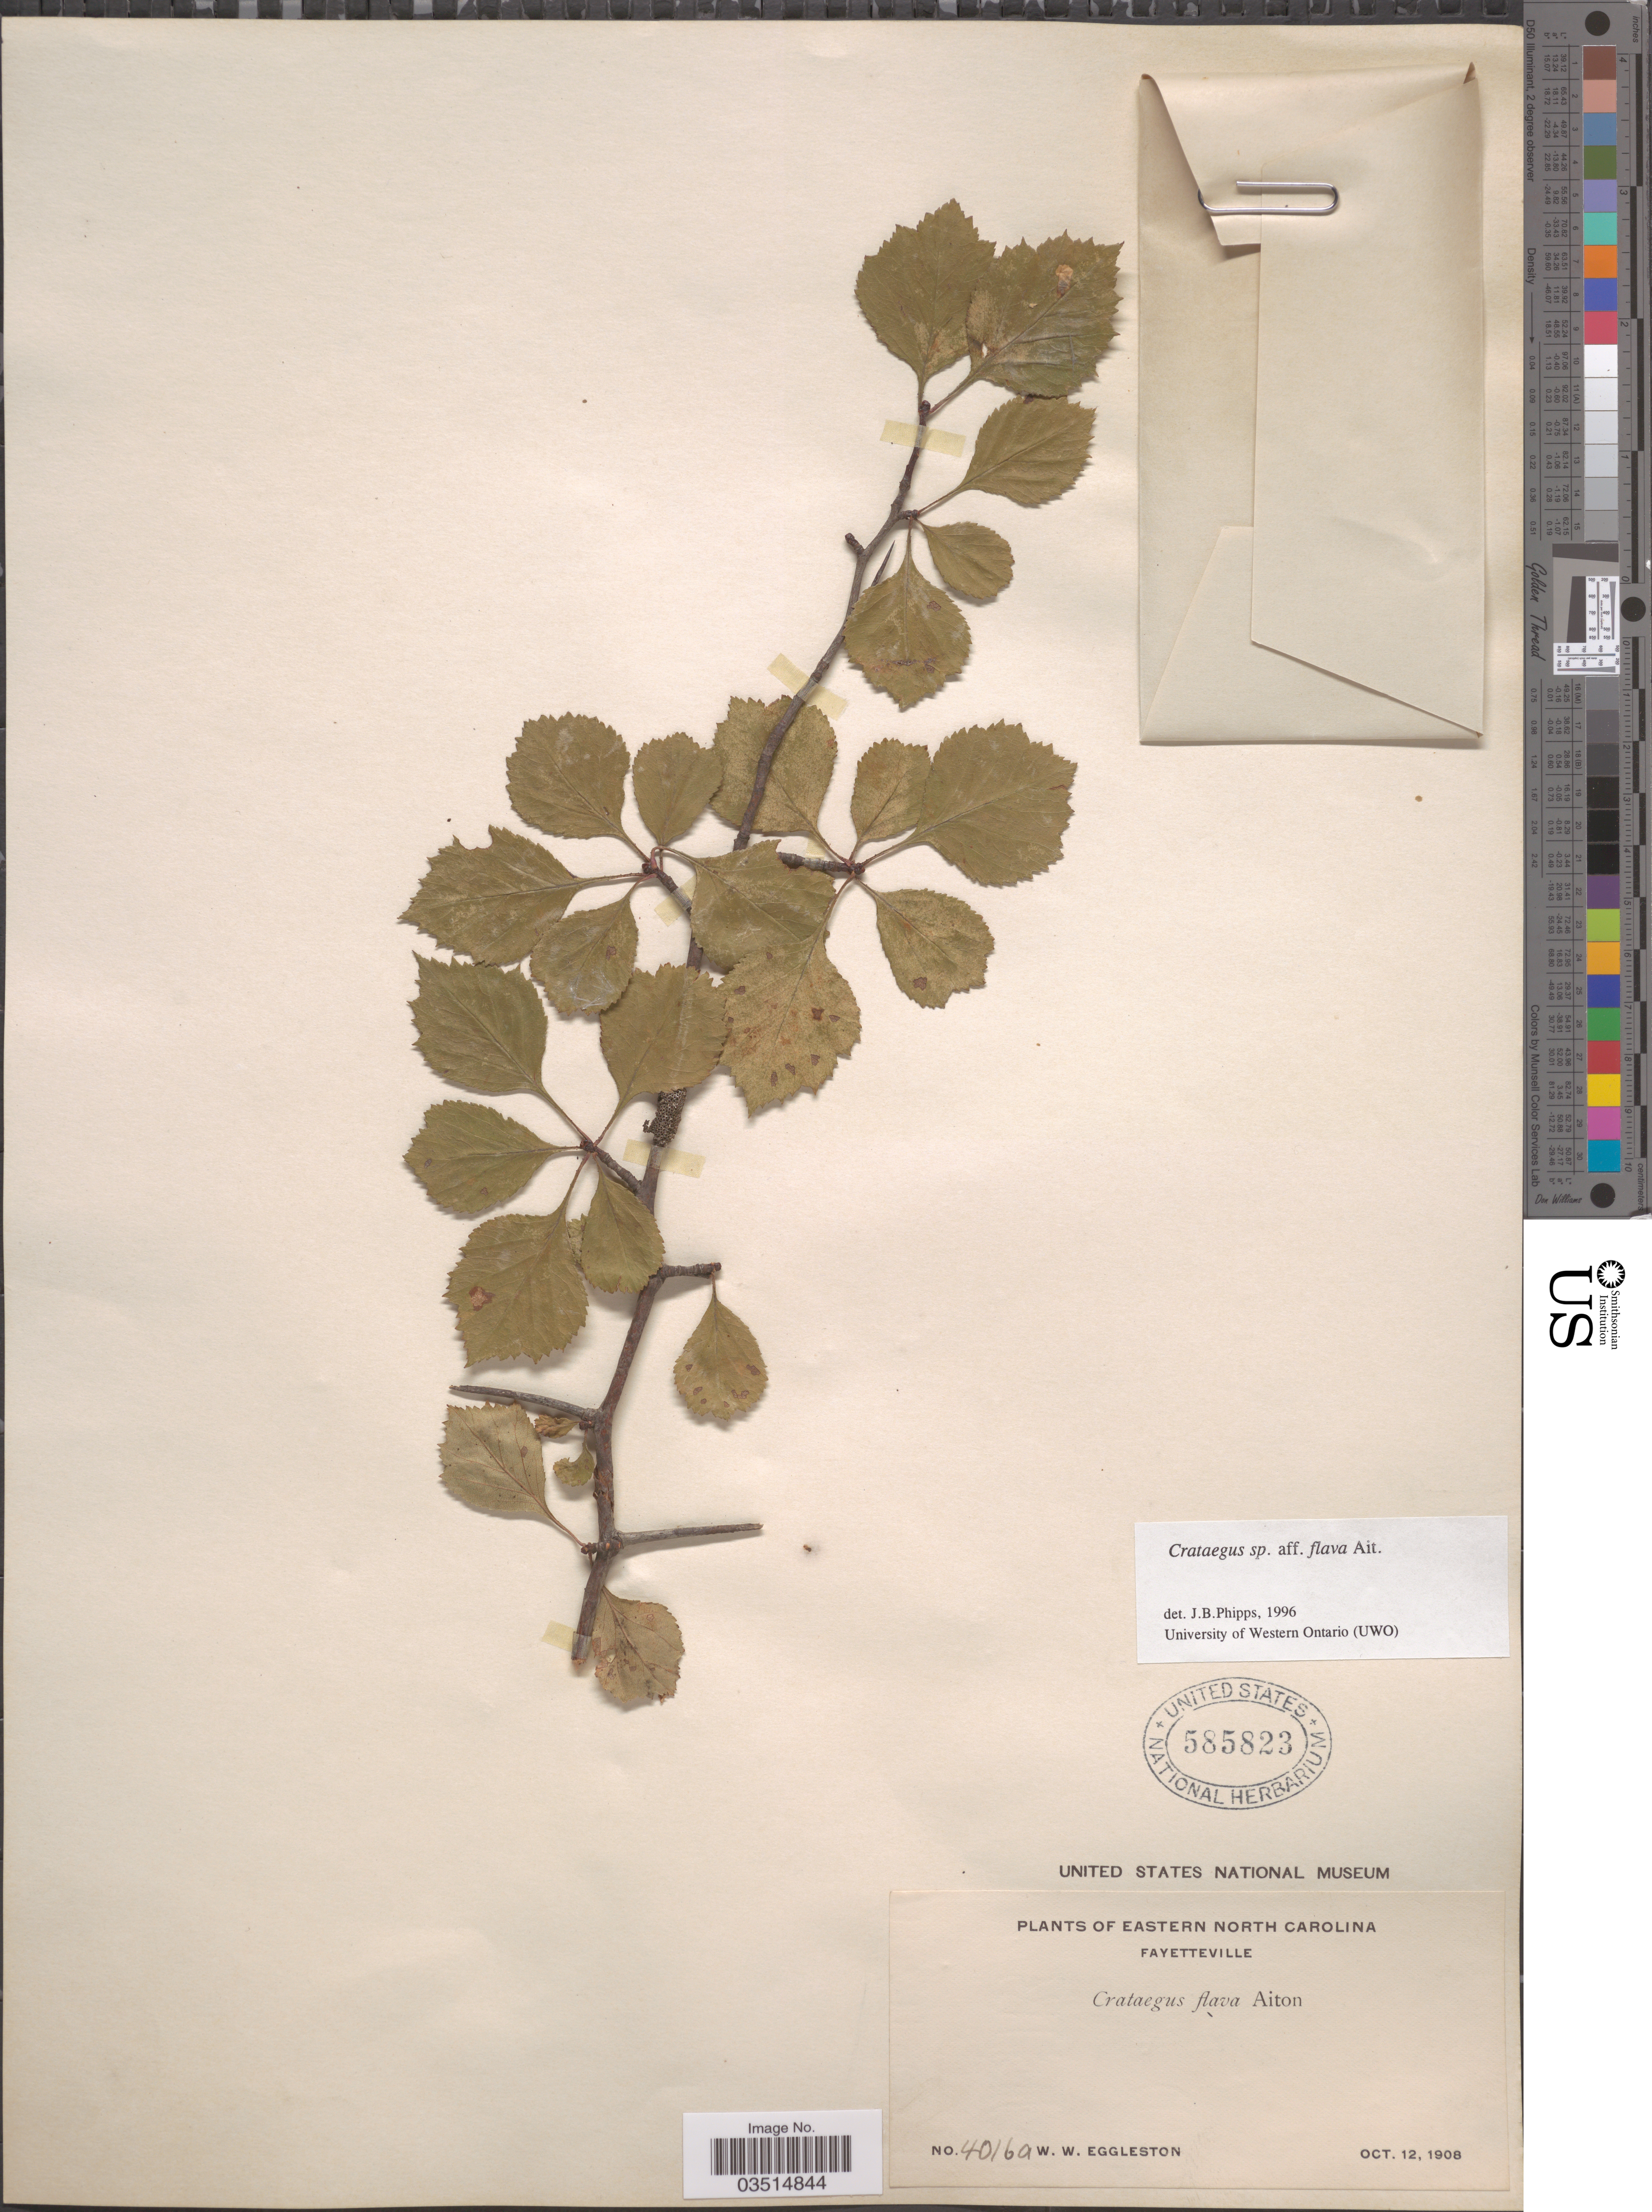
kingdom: Plantae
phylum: Tracheophyta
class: Magnoliopsida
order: Rosales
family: Rosaceae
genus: Crataegus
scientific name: Crataegus flava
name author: Aiton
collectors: W. W. Eggleston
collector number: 4016a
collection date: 1908-10-12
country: United States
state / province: North Carolina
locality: Eastern North Carolina. Fayetteville.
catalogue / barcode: US 585823